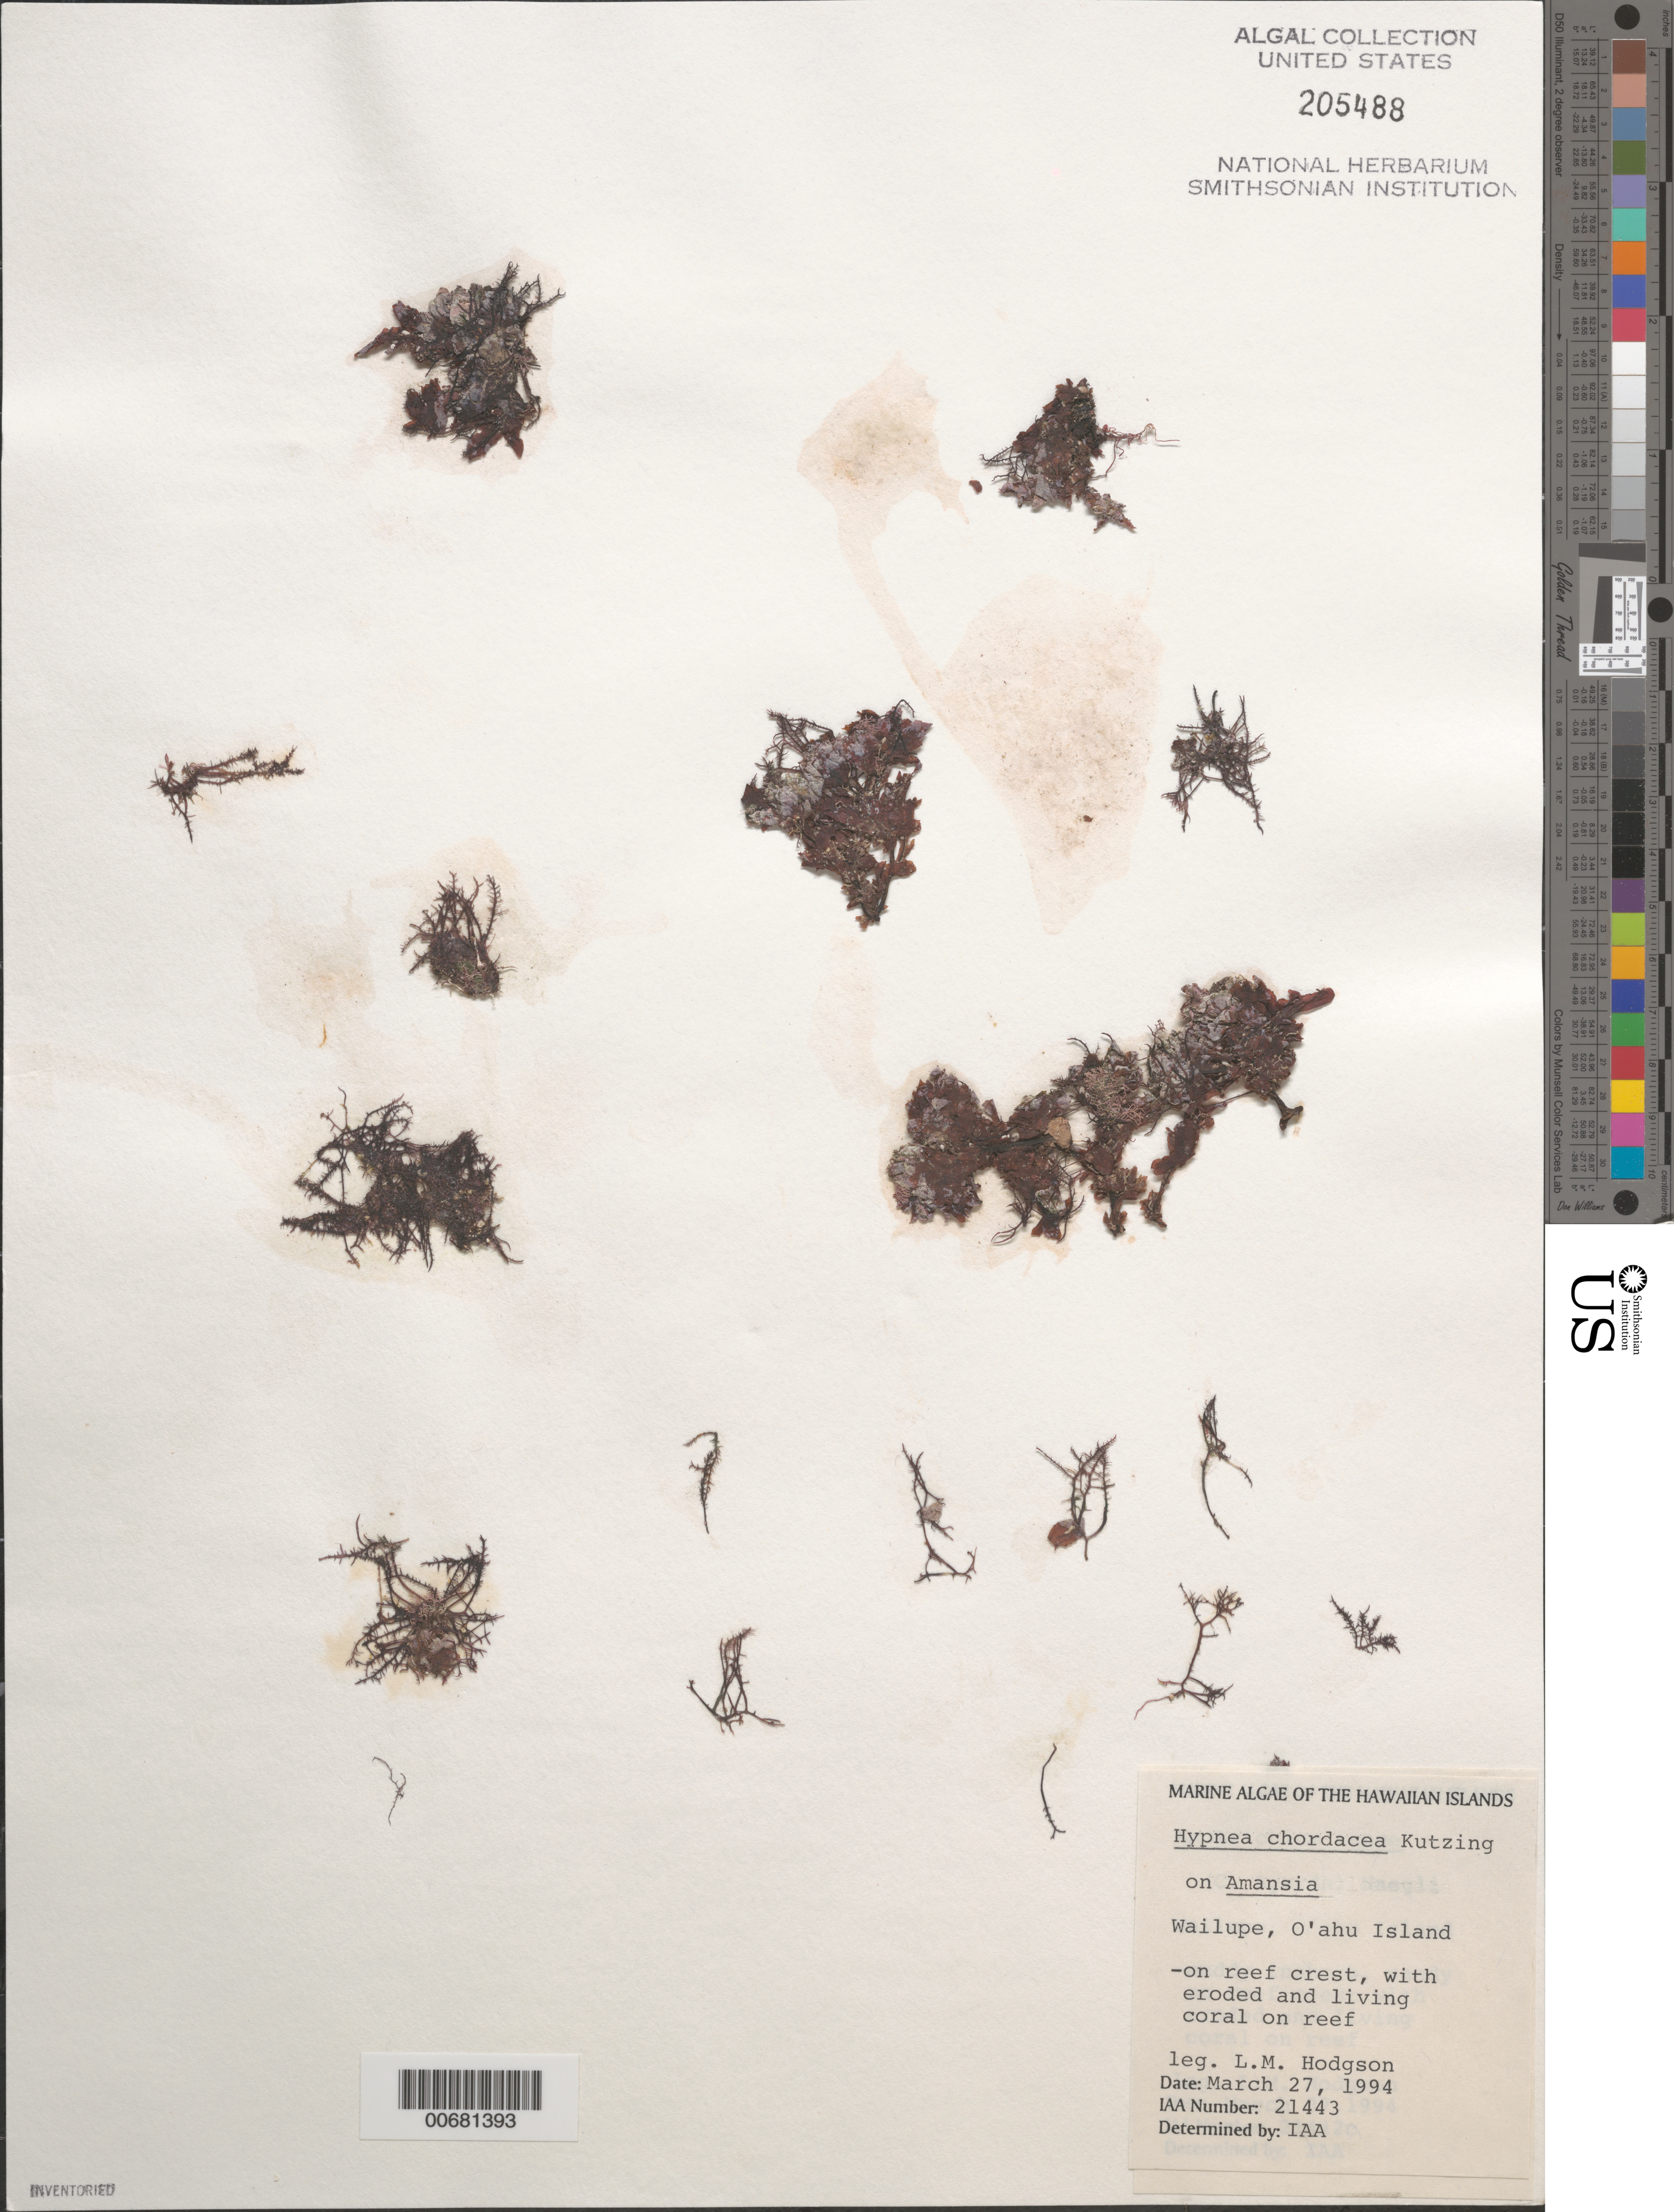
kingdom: Plantae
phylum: Rhodophyta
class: Florideophyceae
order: Gigartinales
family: Cystocloniaceae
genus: Hypnea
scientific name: Hypnea chordacea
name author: Kütz.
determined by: Abbott, Isabella A.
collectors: L. M. Hodgson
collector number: IAA 21443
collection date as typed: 27 Mar 1994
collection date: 1994-03-27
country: United States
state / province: Hawaii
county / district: Honolulu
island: Oahu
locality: Wailupe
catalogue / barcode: US 205488